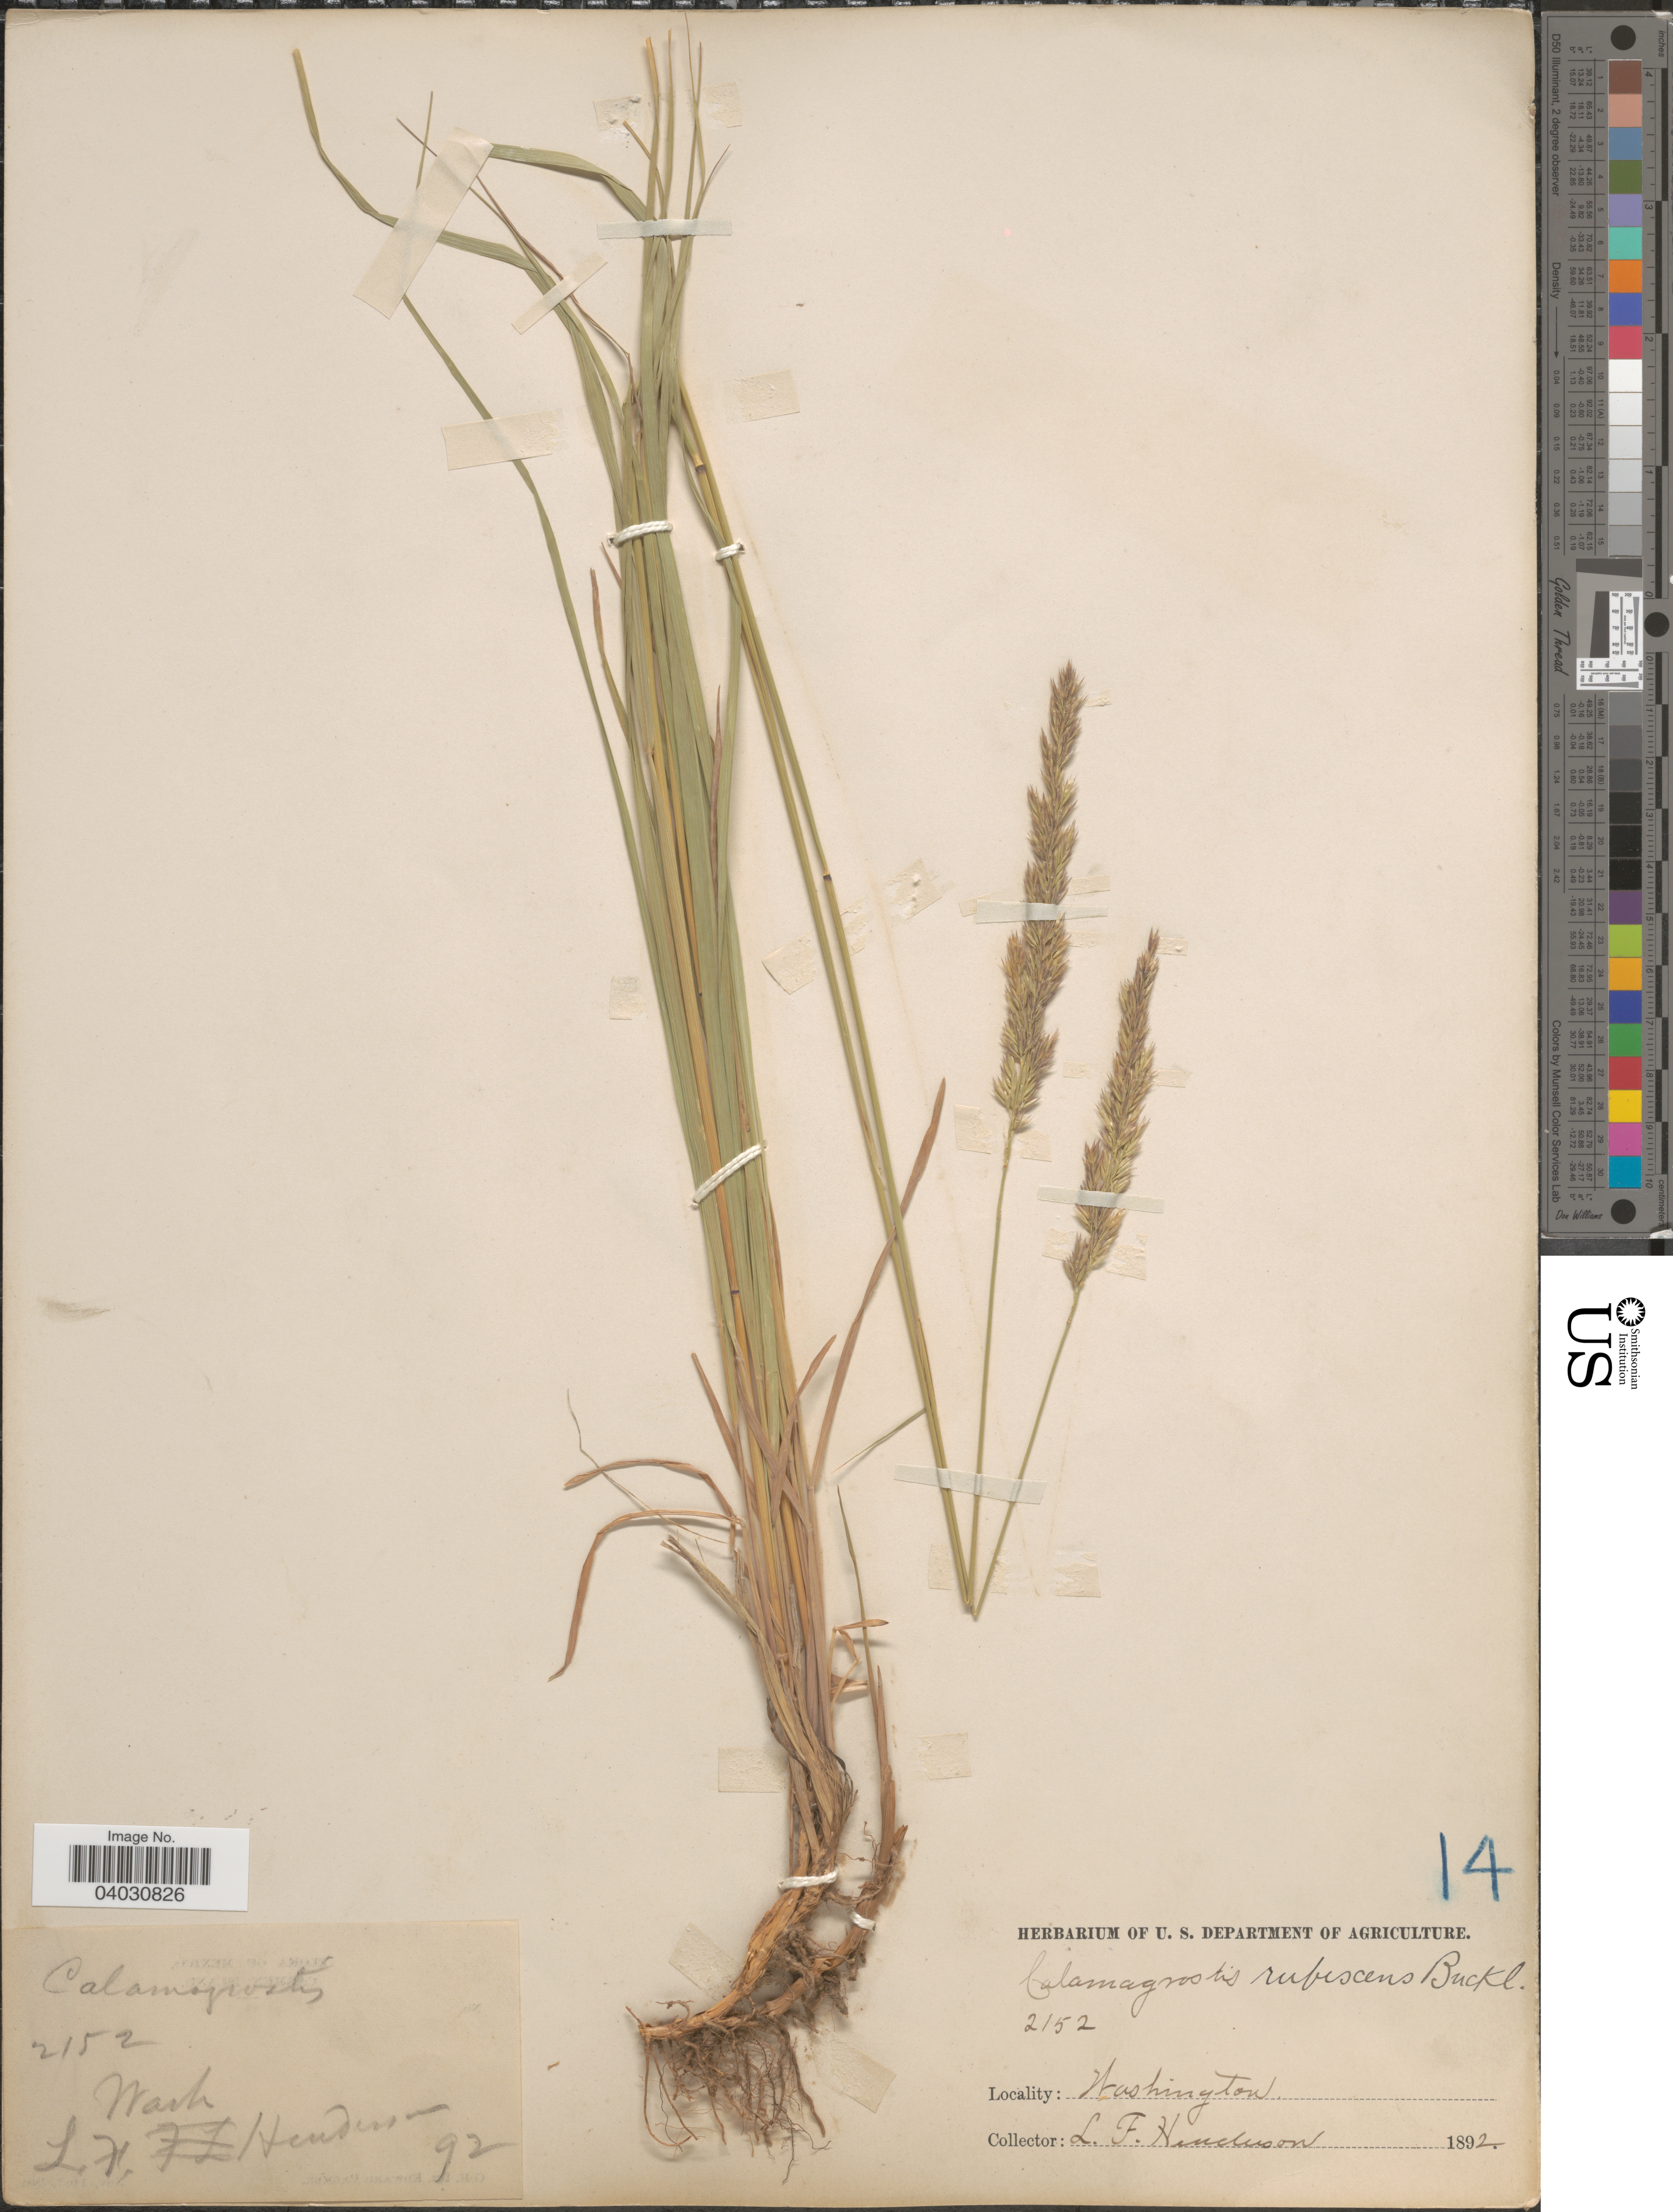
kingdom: Plantae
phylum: Tracheophyta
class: Liliopsida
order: Poales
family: Poaceae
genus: Calamagrostis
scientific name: Calamagrostis rubescens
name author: Buckley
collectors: L. Henderson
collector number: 2152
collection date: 1892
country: United States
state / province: Washington